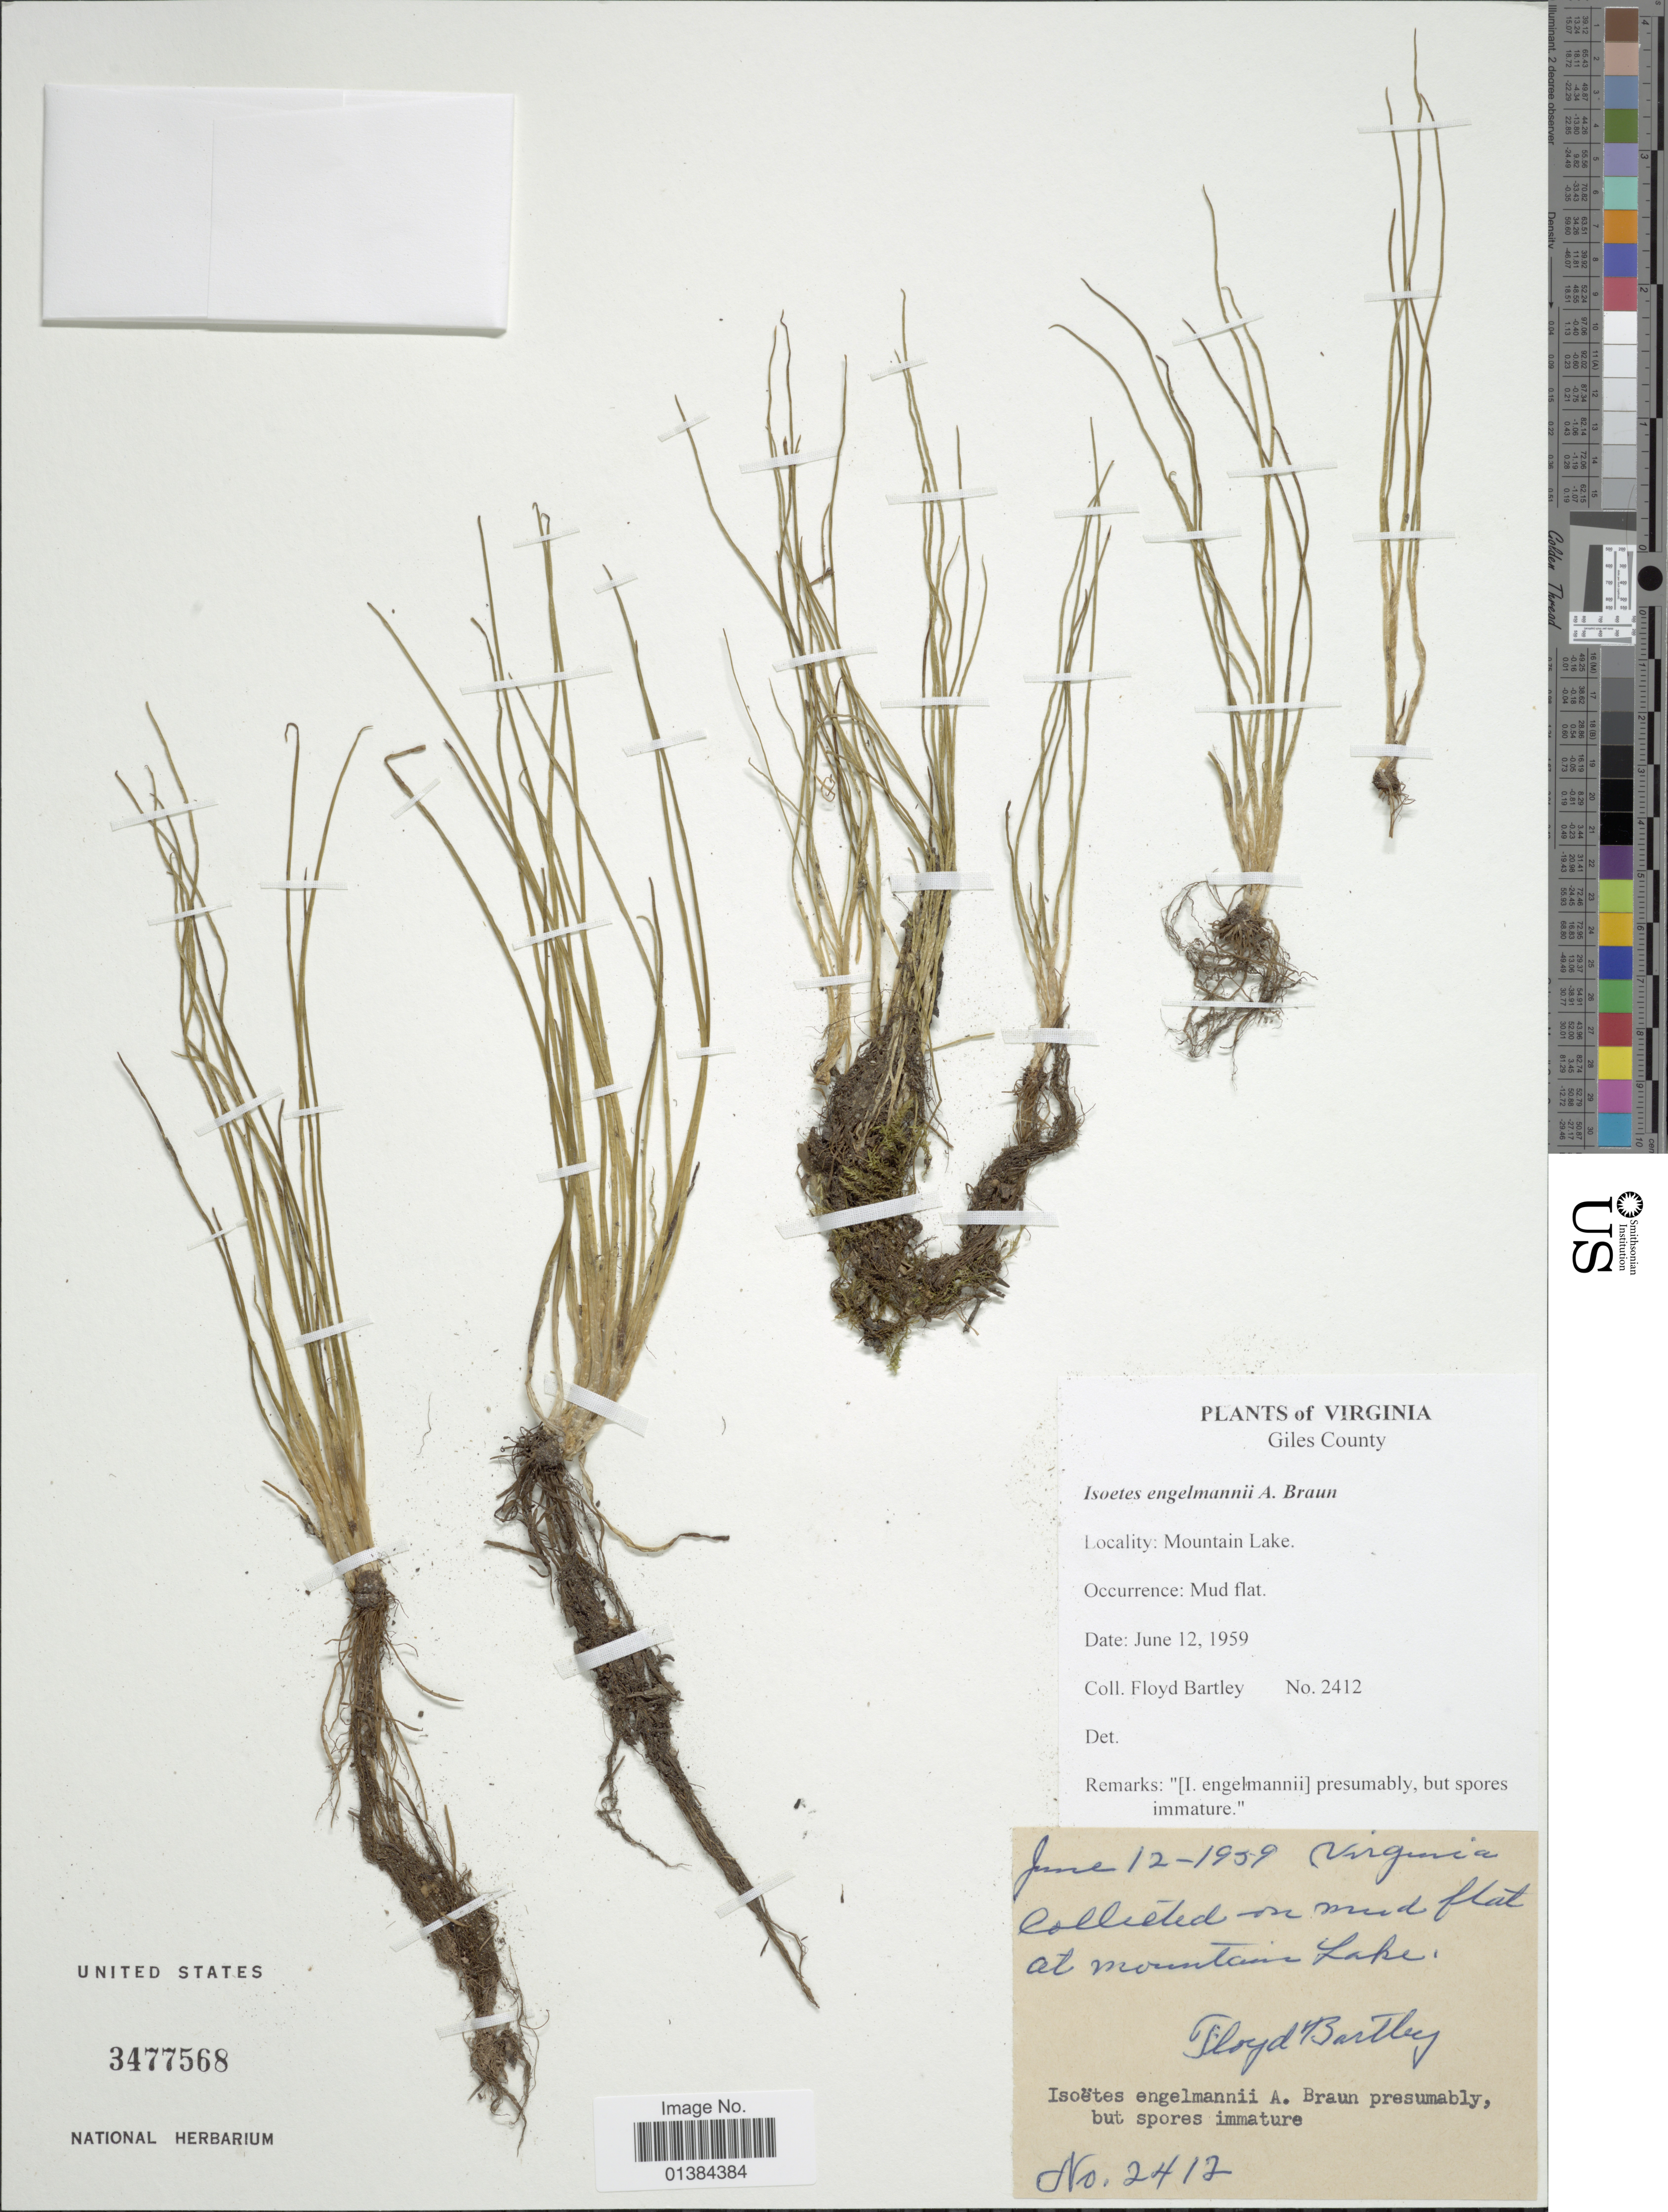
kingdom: Plantae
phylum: Tracheophyta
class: Lycopodiopsida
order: Isoetales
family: Isoetaceae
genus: Isoetes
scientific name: Isoetes engelmannii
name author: A. Braun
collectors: F. Bartley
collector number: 2412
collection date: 1959-06-12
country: United States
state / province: Virginia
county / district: Giles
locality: Mountain Lake.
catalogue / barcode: US 3477568